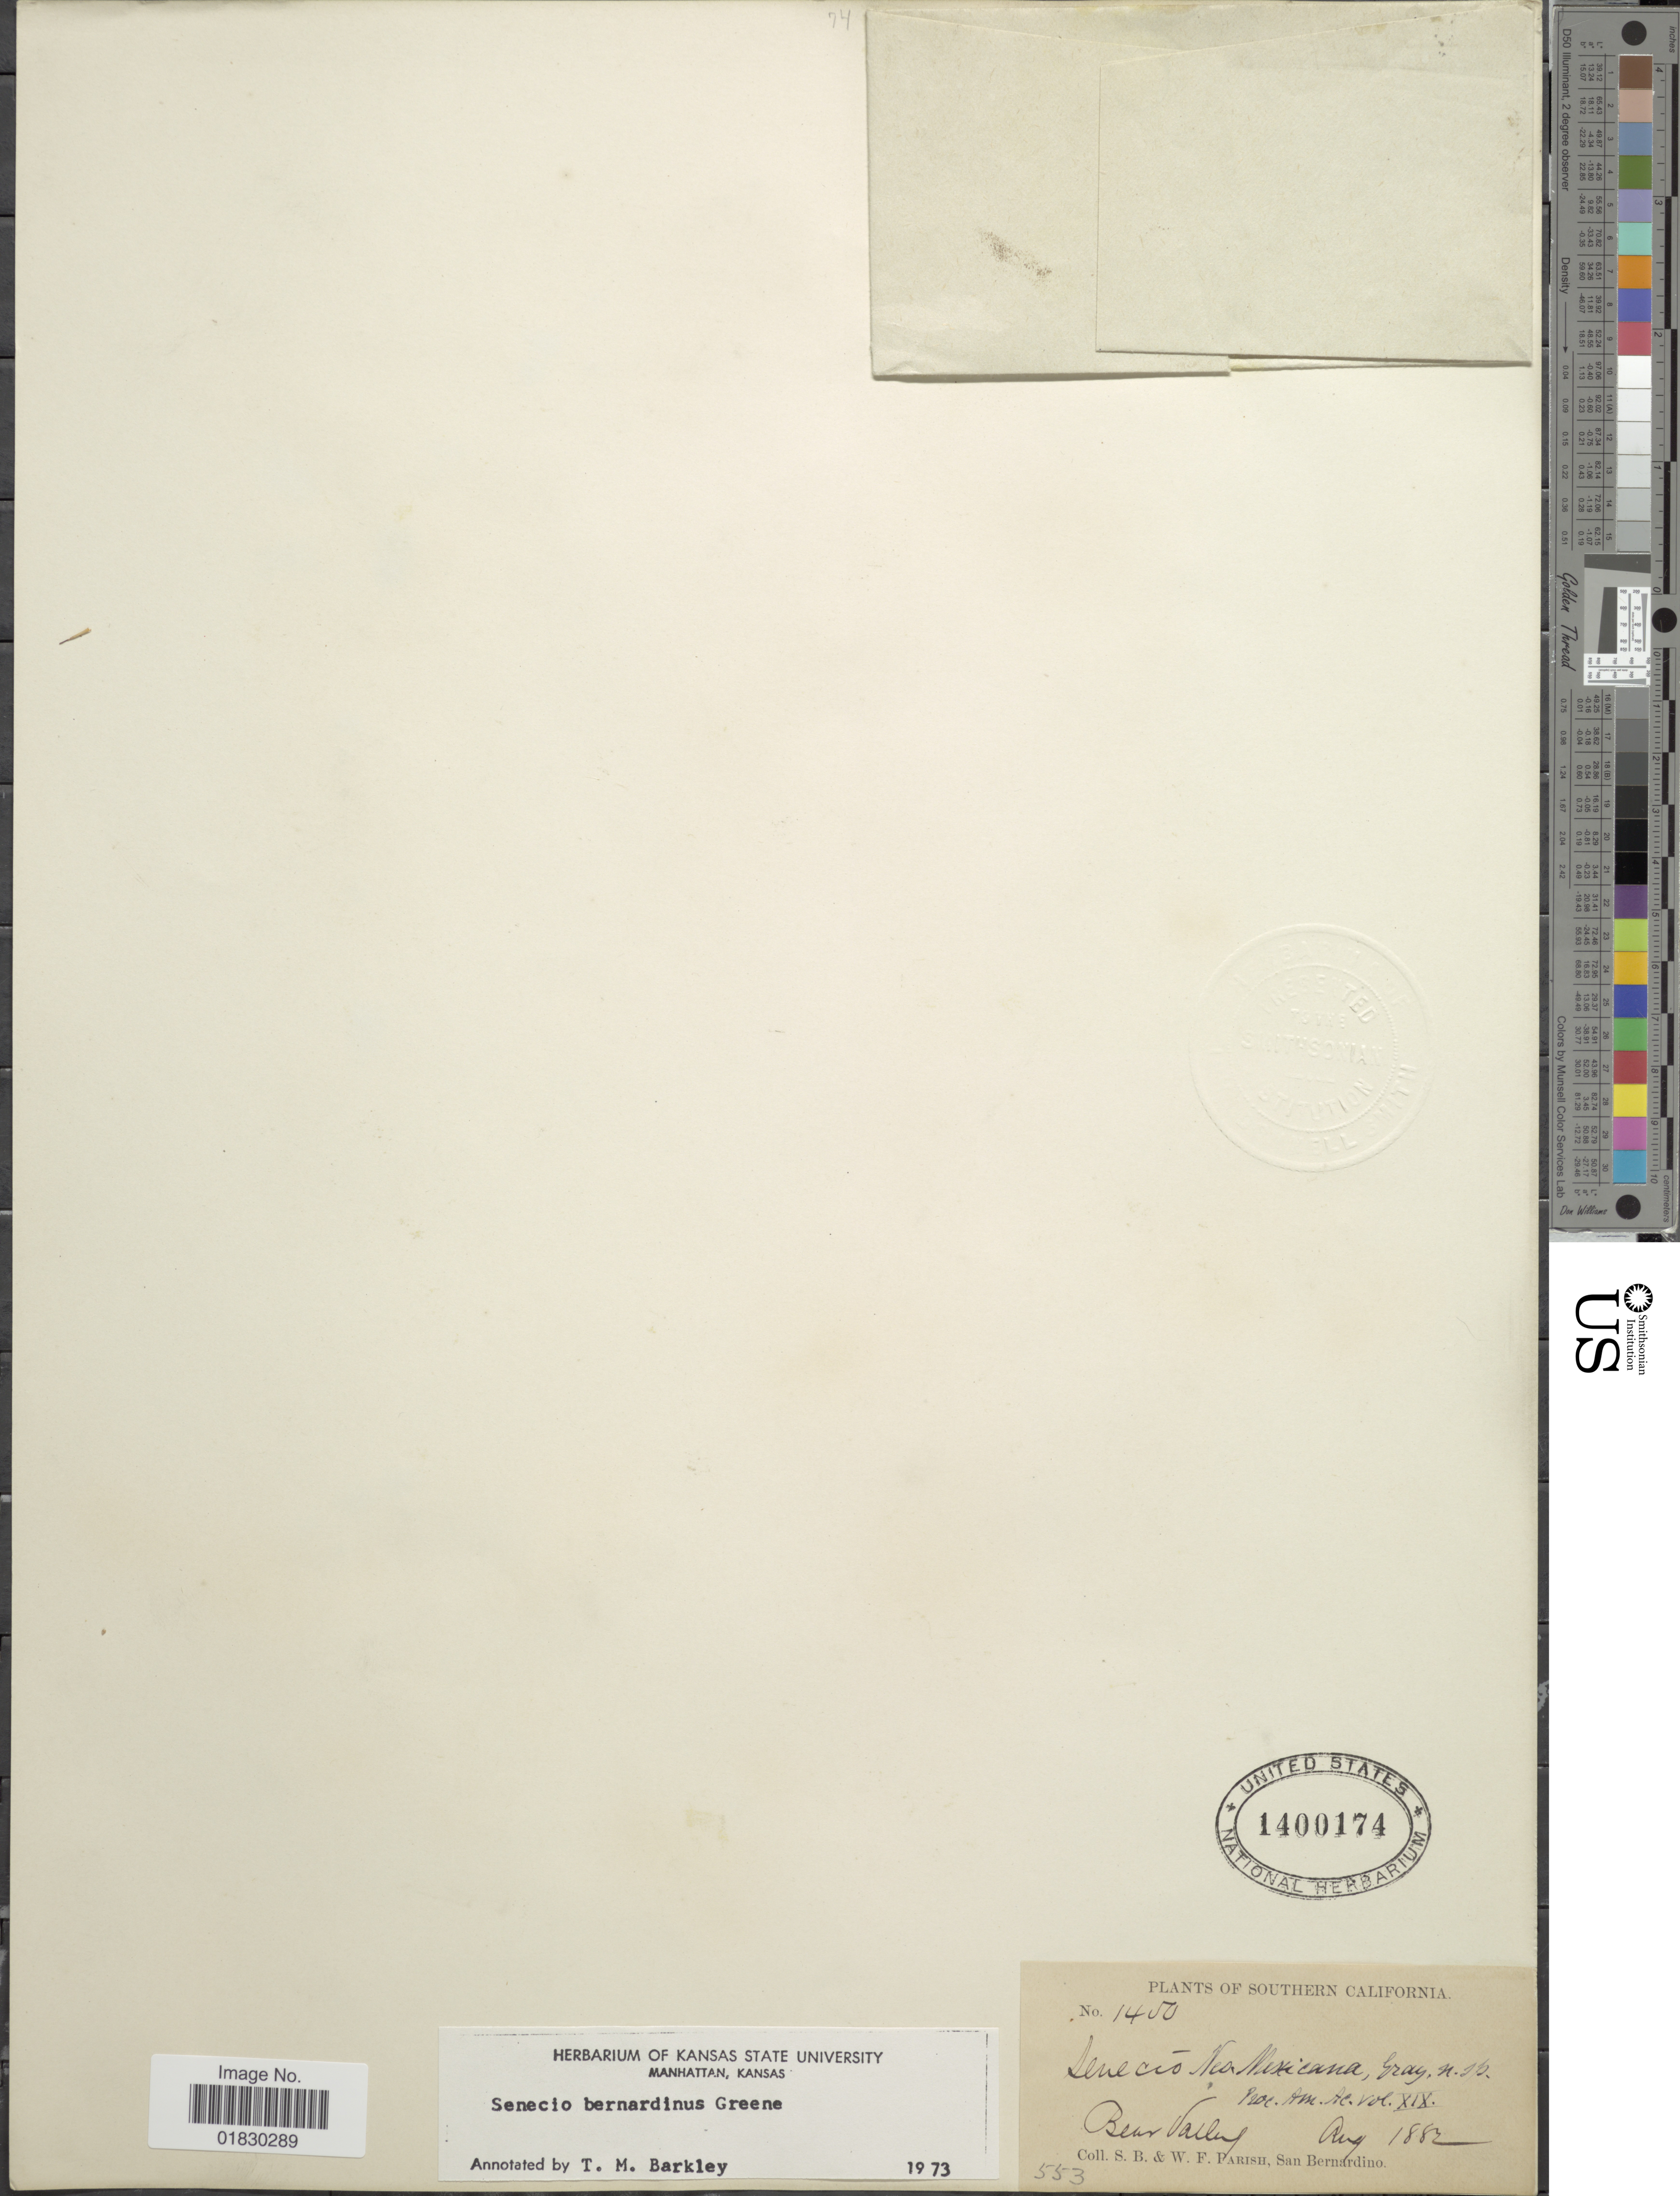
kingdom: Plantae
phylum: Tracheophyta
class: Magnoliopsida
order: Asterales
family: Asteraceae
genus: Packera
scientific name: Packera bernardina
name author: (Greene) W.A. Weber & Á. Löve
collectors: S. B. Parish & W. F. Parish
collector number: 1450/553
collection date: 1882-08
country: United States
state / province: California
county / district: San Bernardino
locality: Southern California, Bear Valley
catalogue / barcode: US 1400174